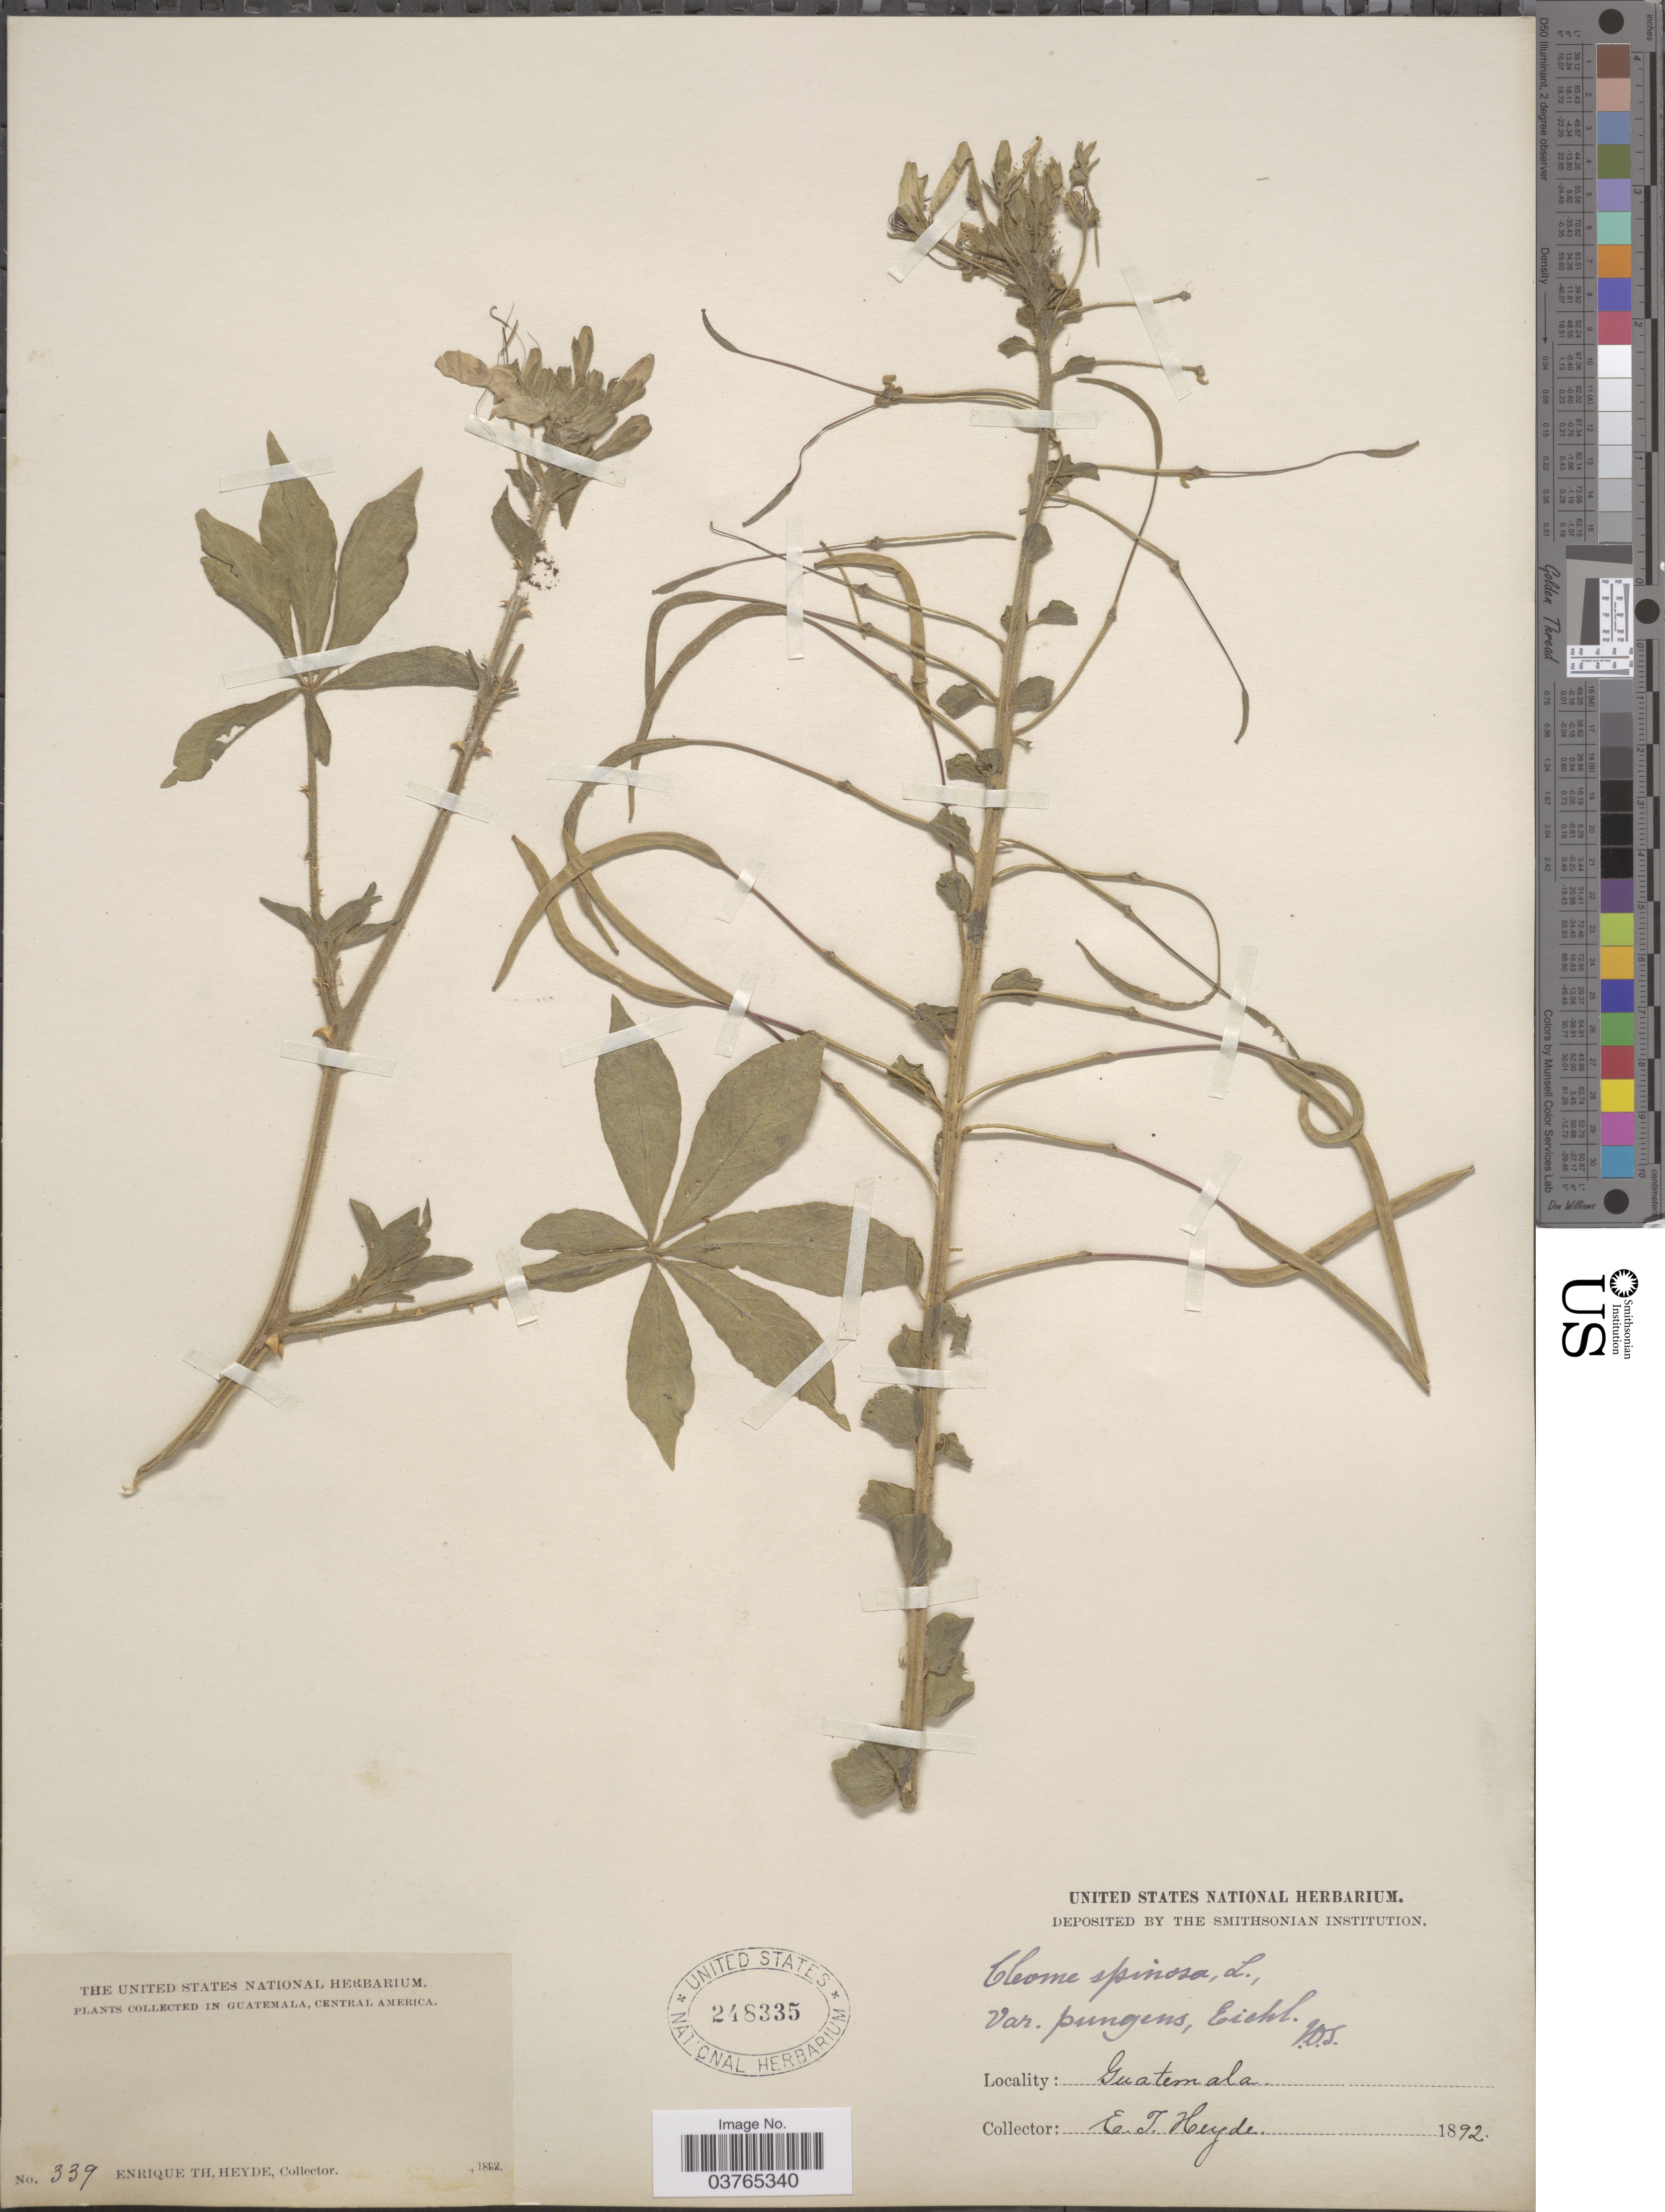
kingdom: Plantae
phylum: Tracheophyta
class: Magnoliopsida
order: Brassicales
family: Cleomaceae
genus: Tarenaya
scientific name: Tarenaya spinosa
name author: (Jacq.) Raf.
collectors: E. T. Heyde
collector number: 339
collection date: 1892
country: Guatemala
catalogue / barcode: US 248335